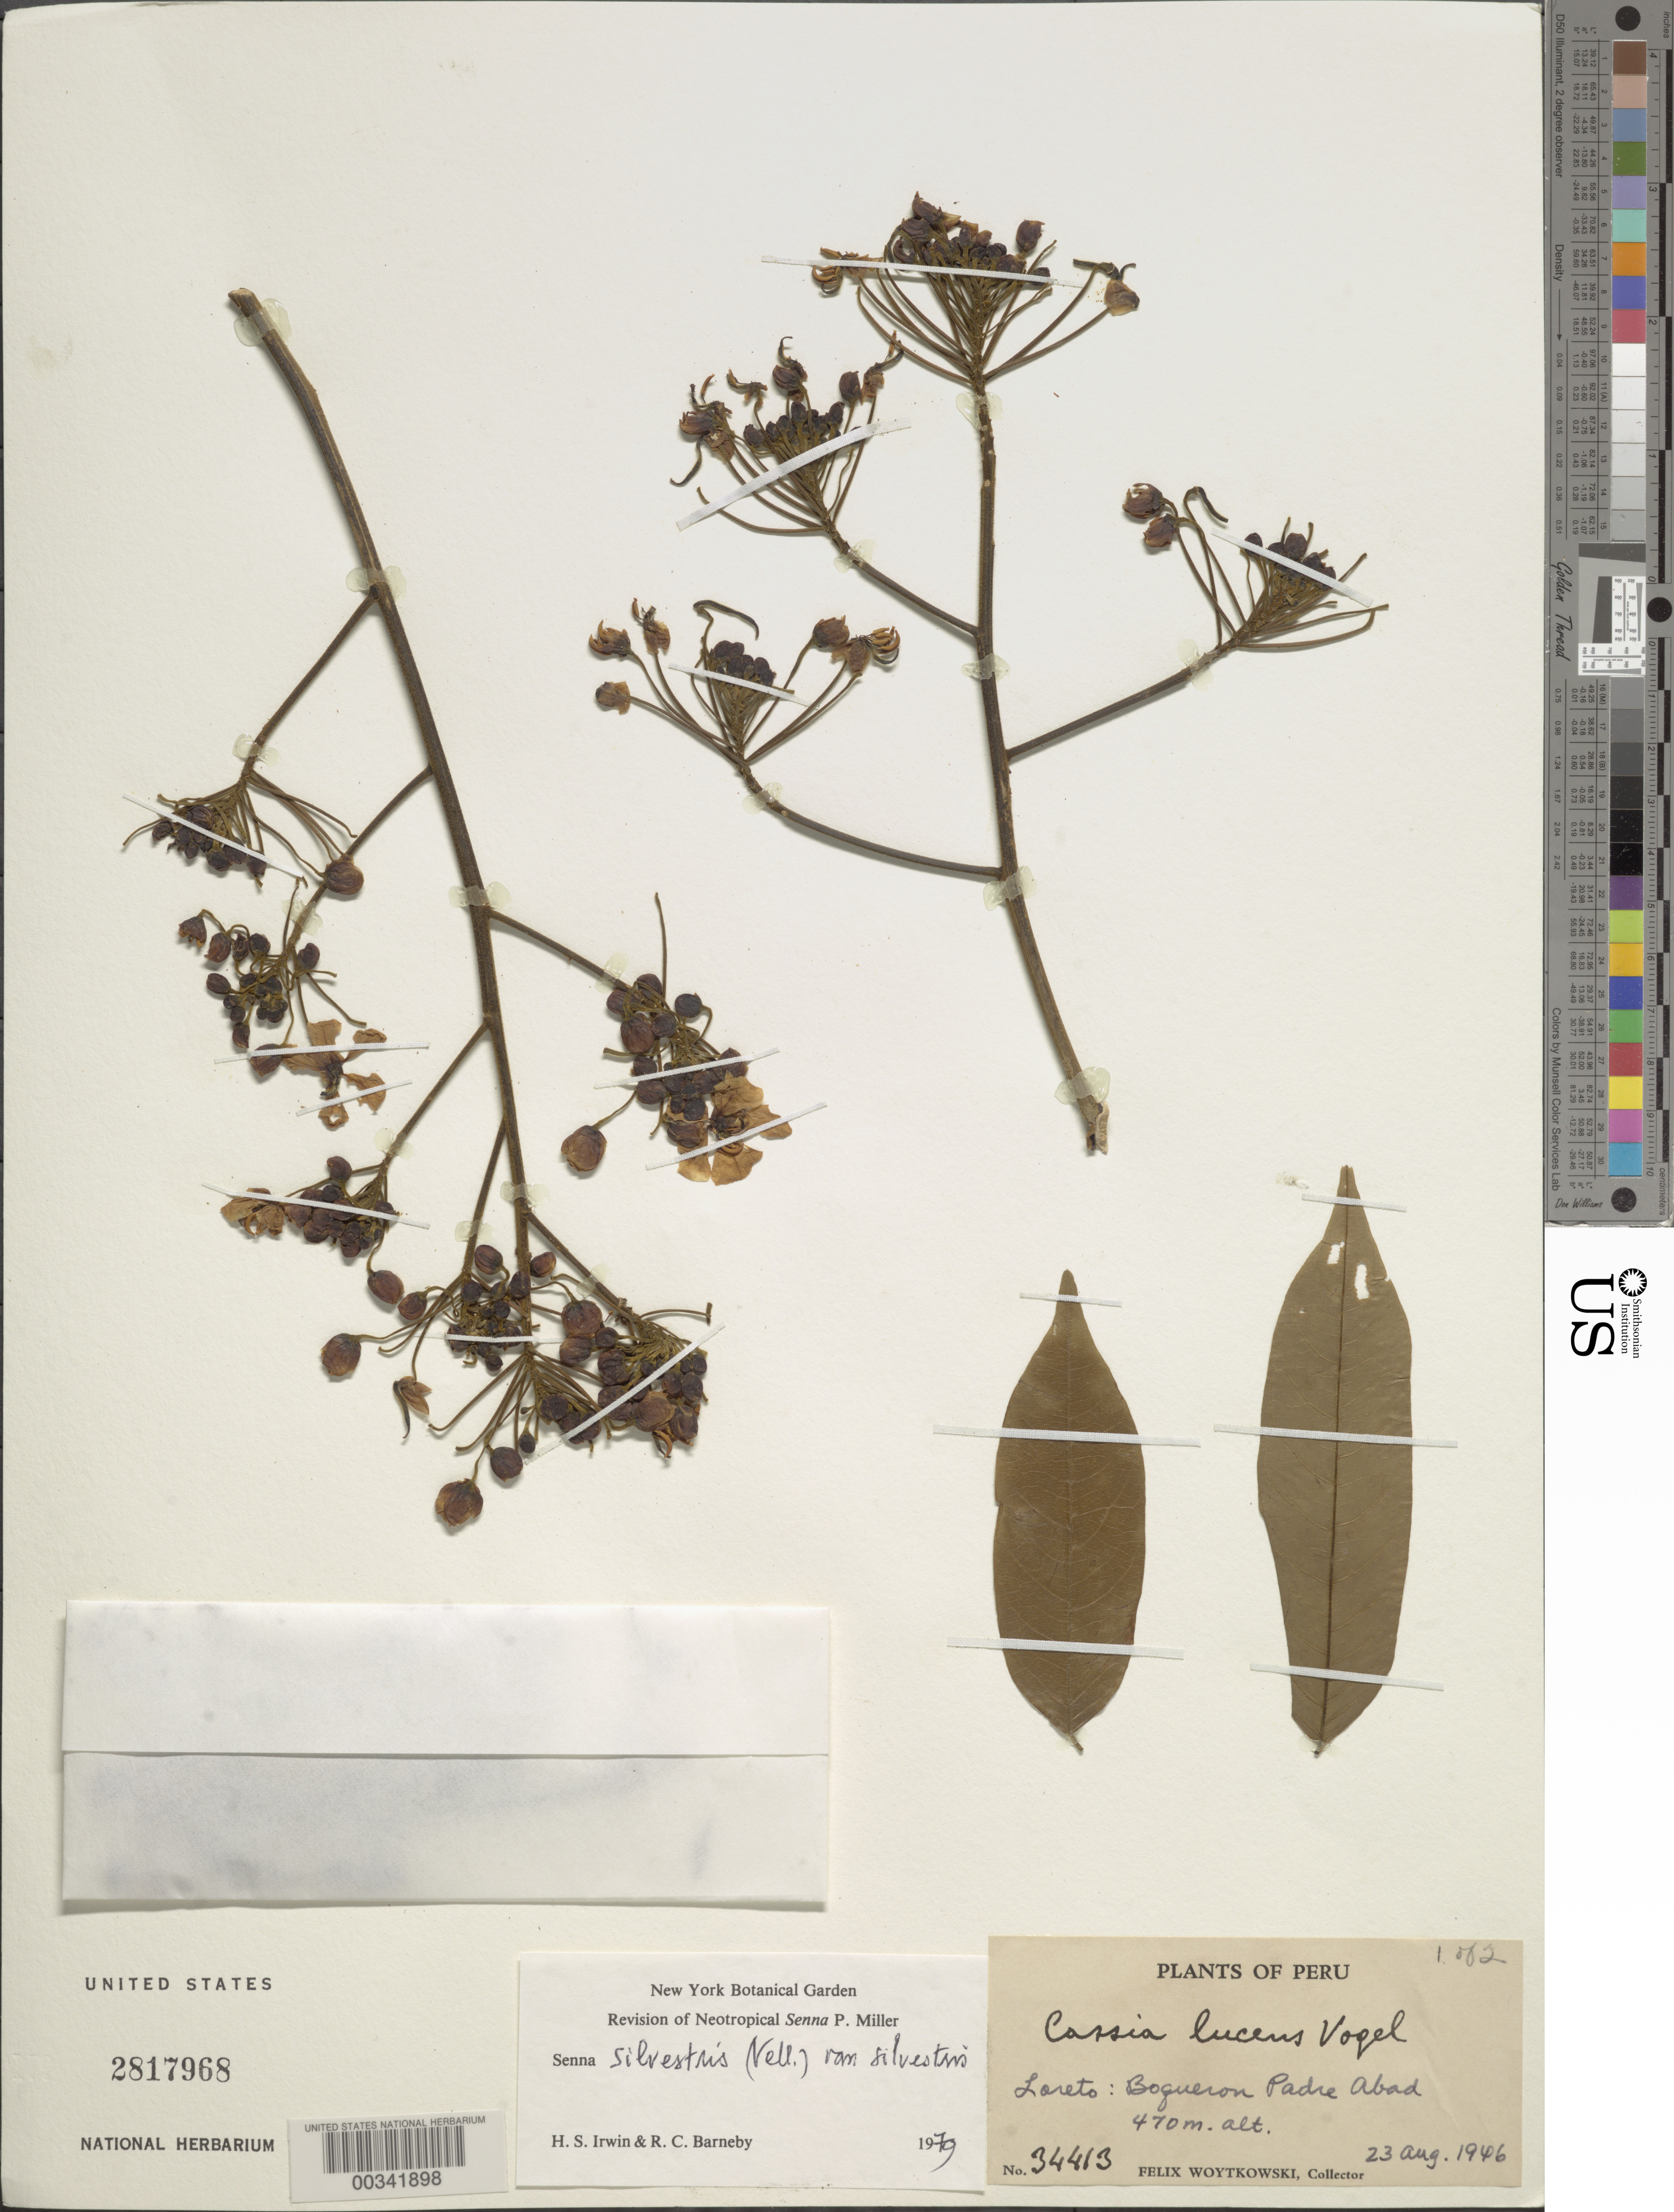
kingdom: Plantae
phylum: Tracheophyta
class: Magnoliopsida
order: Fabales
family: Fabaceae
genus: Senna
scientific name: Senna silvestris var. silvestris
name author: (Vell.) H.S. Irwin & Barneby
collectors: F. Woytkowski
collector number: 34413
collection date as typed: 23 Aug 1946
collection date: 1946-08-23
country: Peru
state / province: Huánuco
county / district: Leoncio Prado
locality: Tingo María Prov., Boquerón Padre Abad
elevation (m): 470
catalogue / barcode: US 2817968